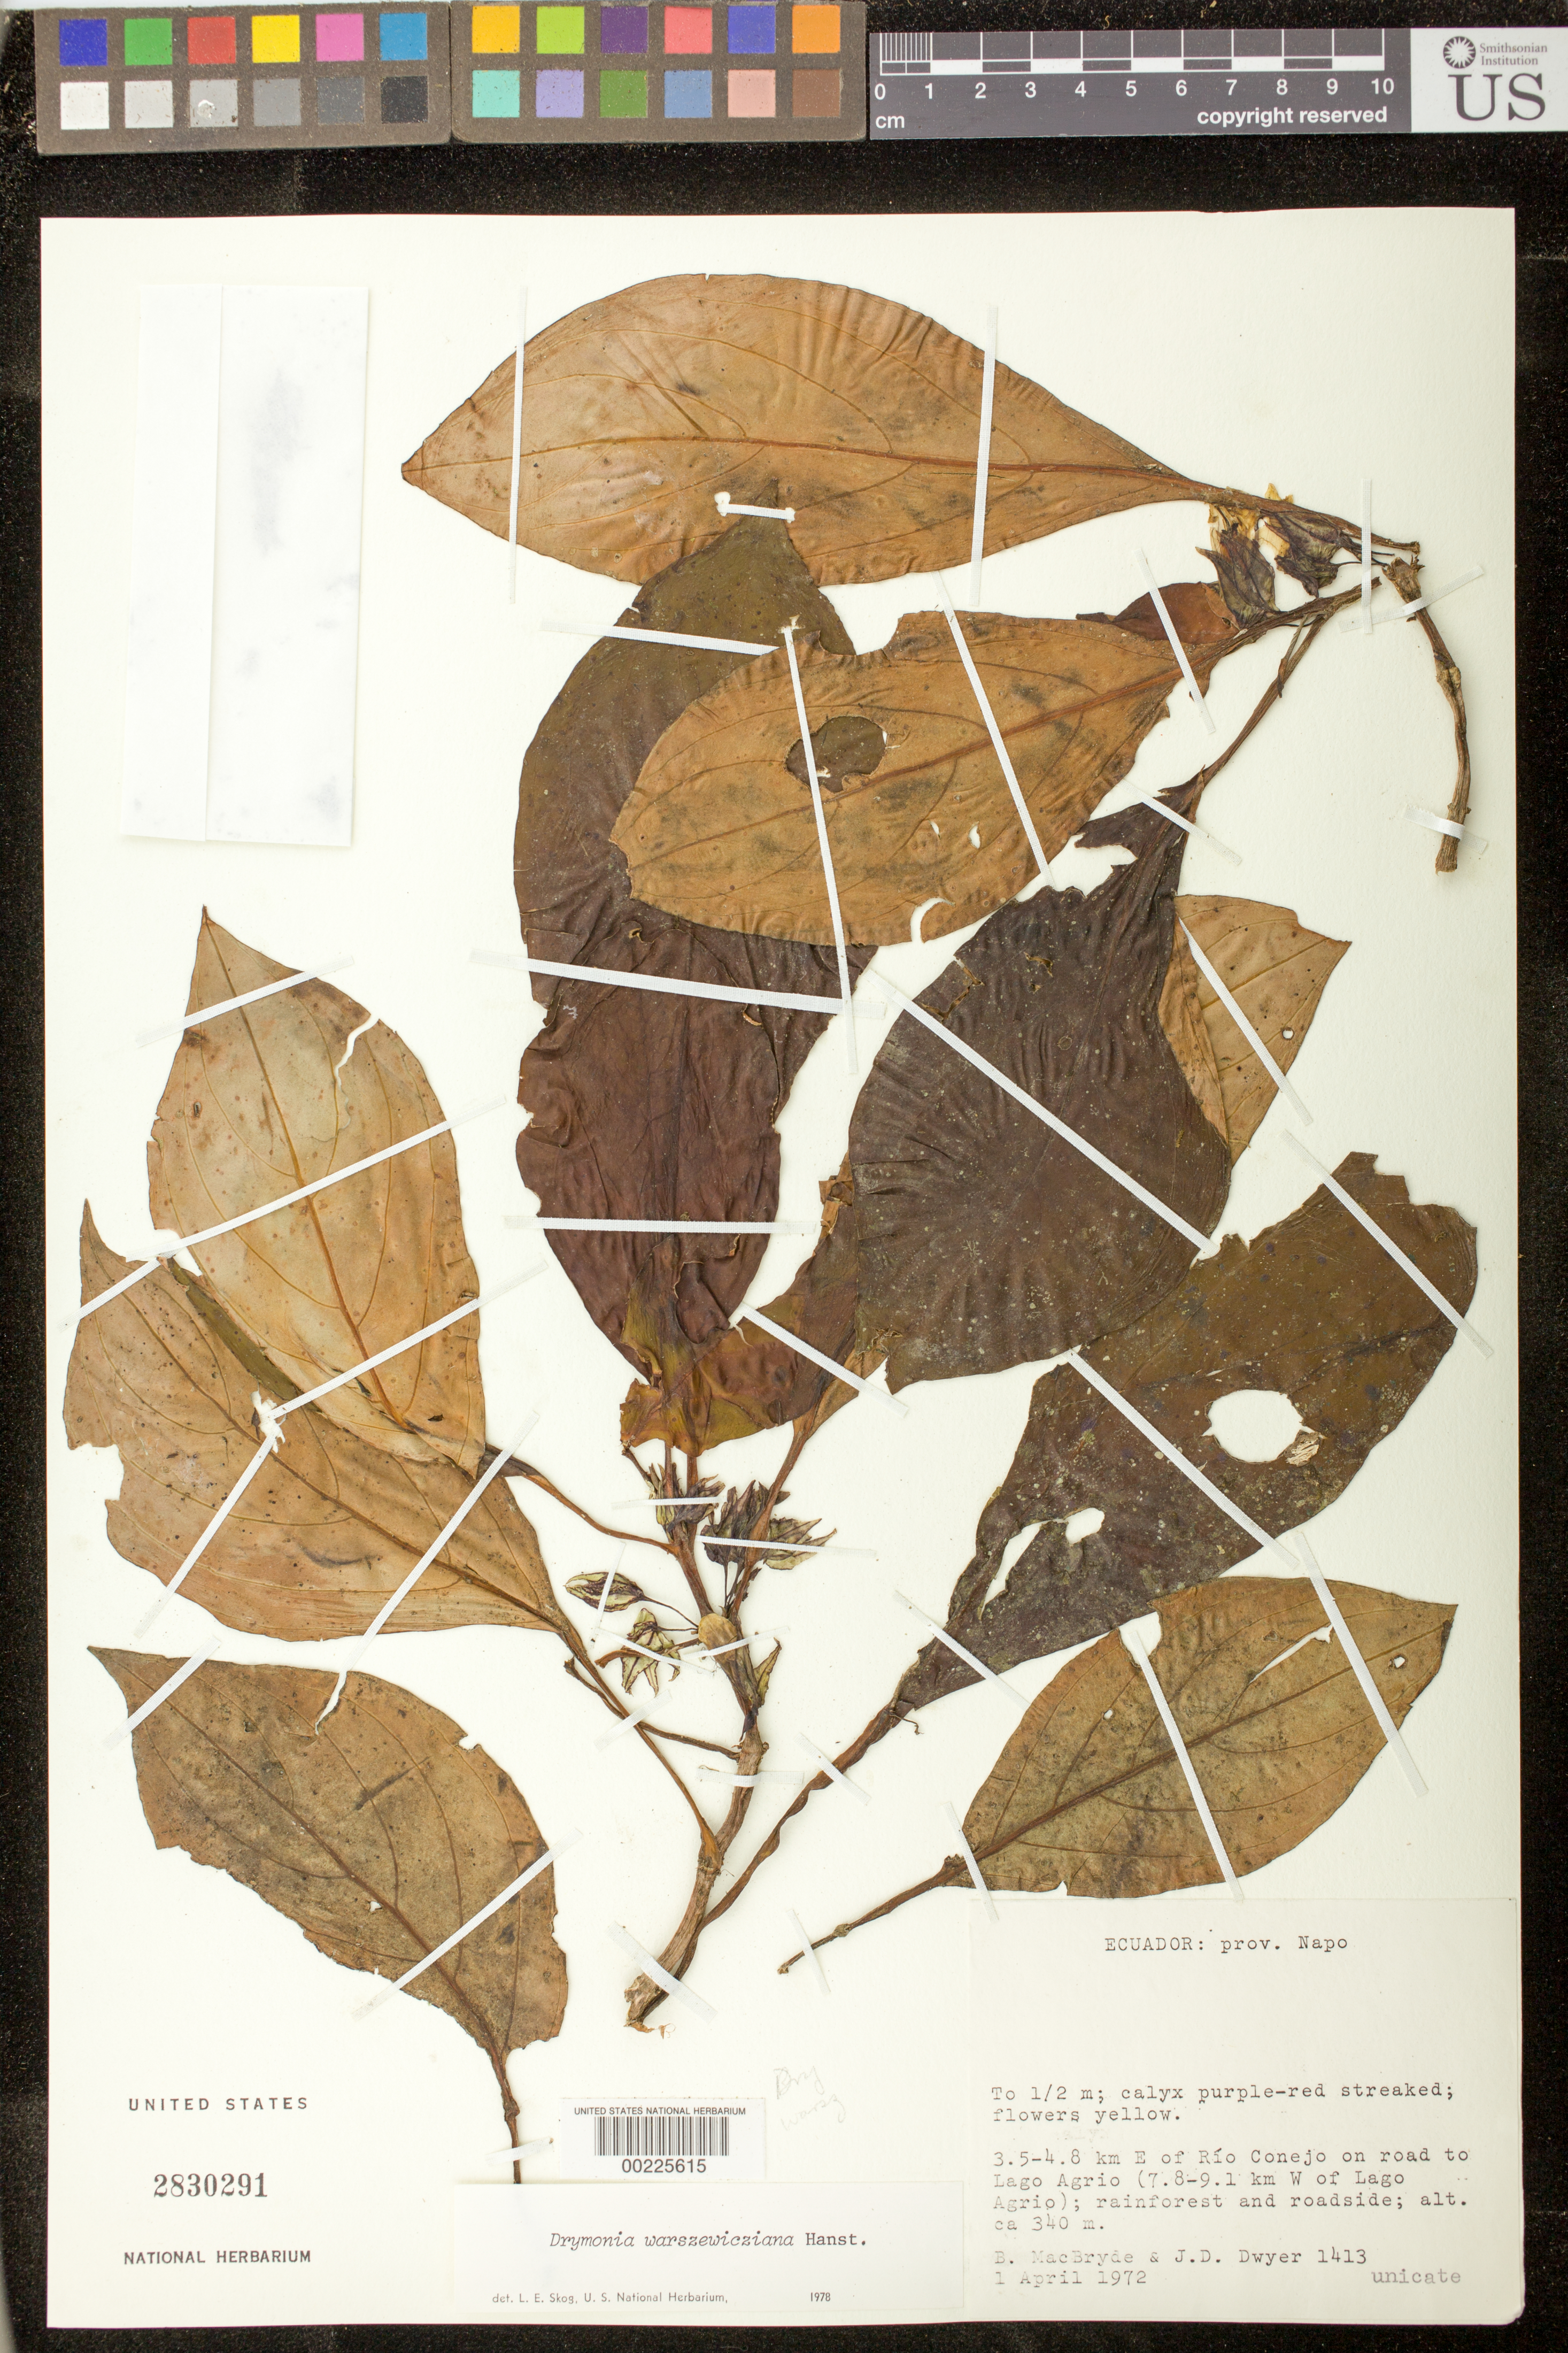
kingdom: Plantae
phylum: Tracheophyta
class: Magnoliopsida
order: Lamiales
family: Gesneriaceae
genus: Drymonia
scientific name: Drymonia warszewicziana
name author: Hanst.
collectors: B. MacBryde & J. D. Dwyer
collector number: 1413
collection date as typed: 01 Apr 1972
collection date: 1972-04-01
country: Ecuador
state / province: Sucumbíos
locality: Napo.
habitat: Rainforest and roadside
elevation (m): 340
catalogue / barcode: US 2830291